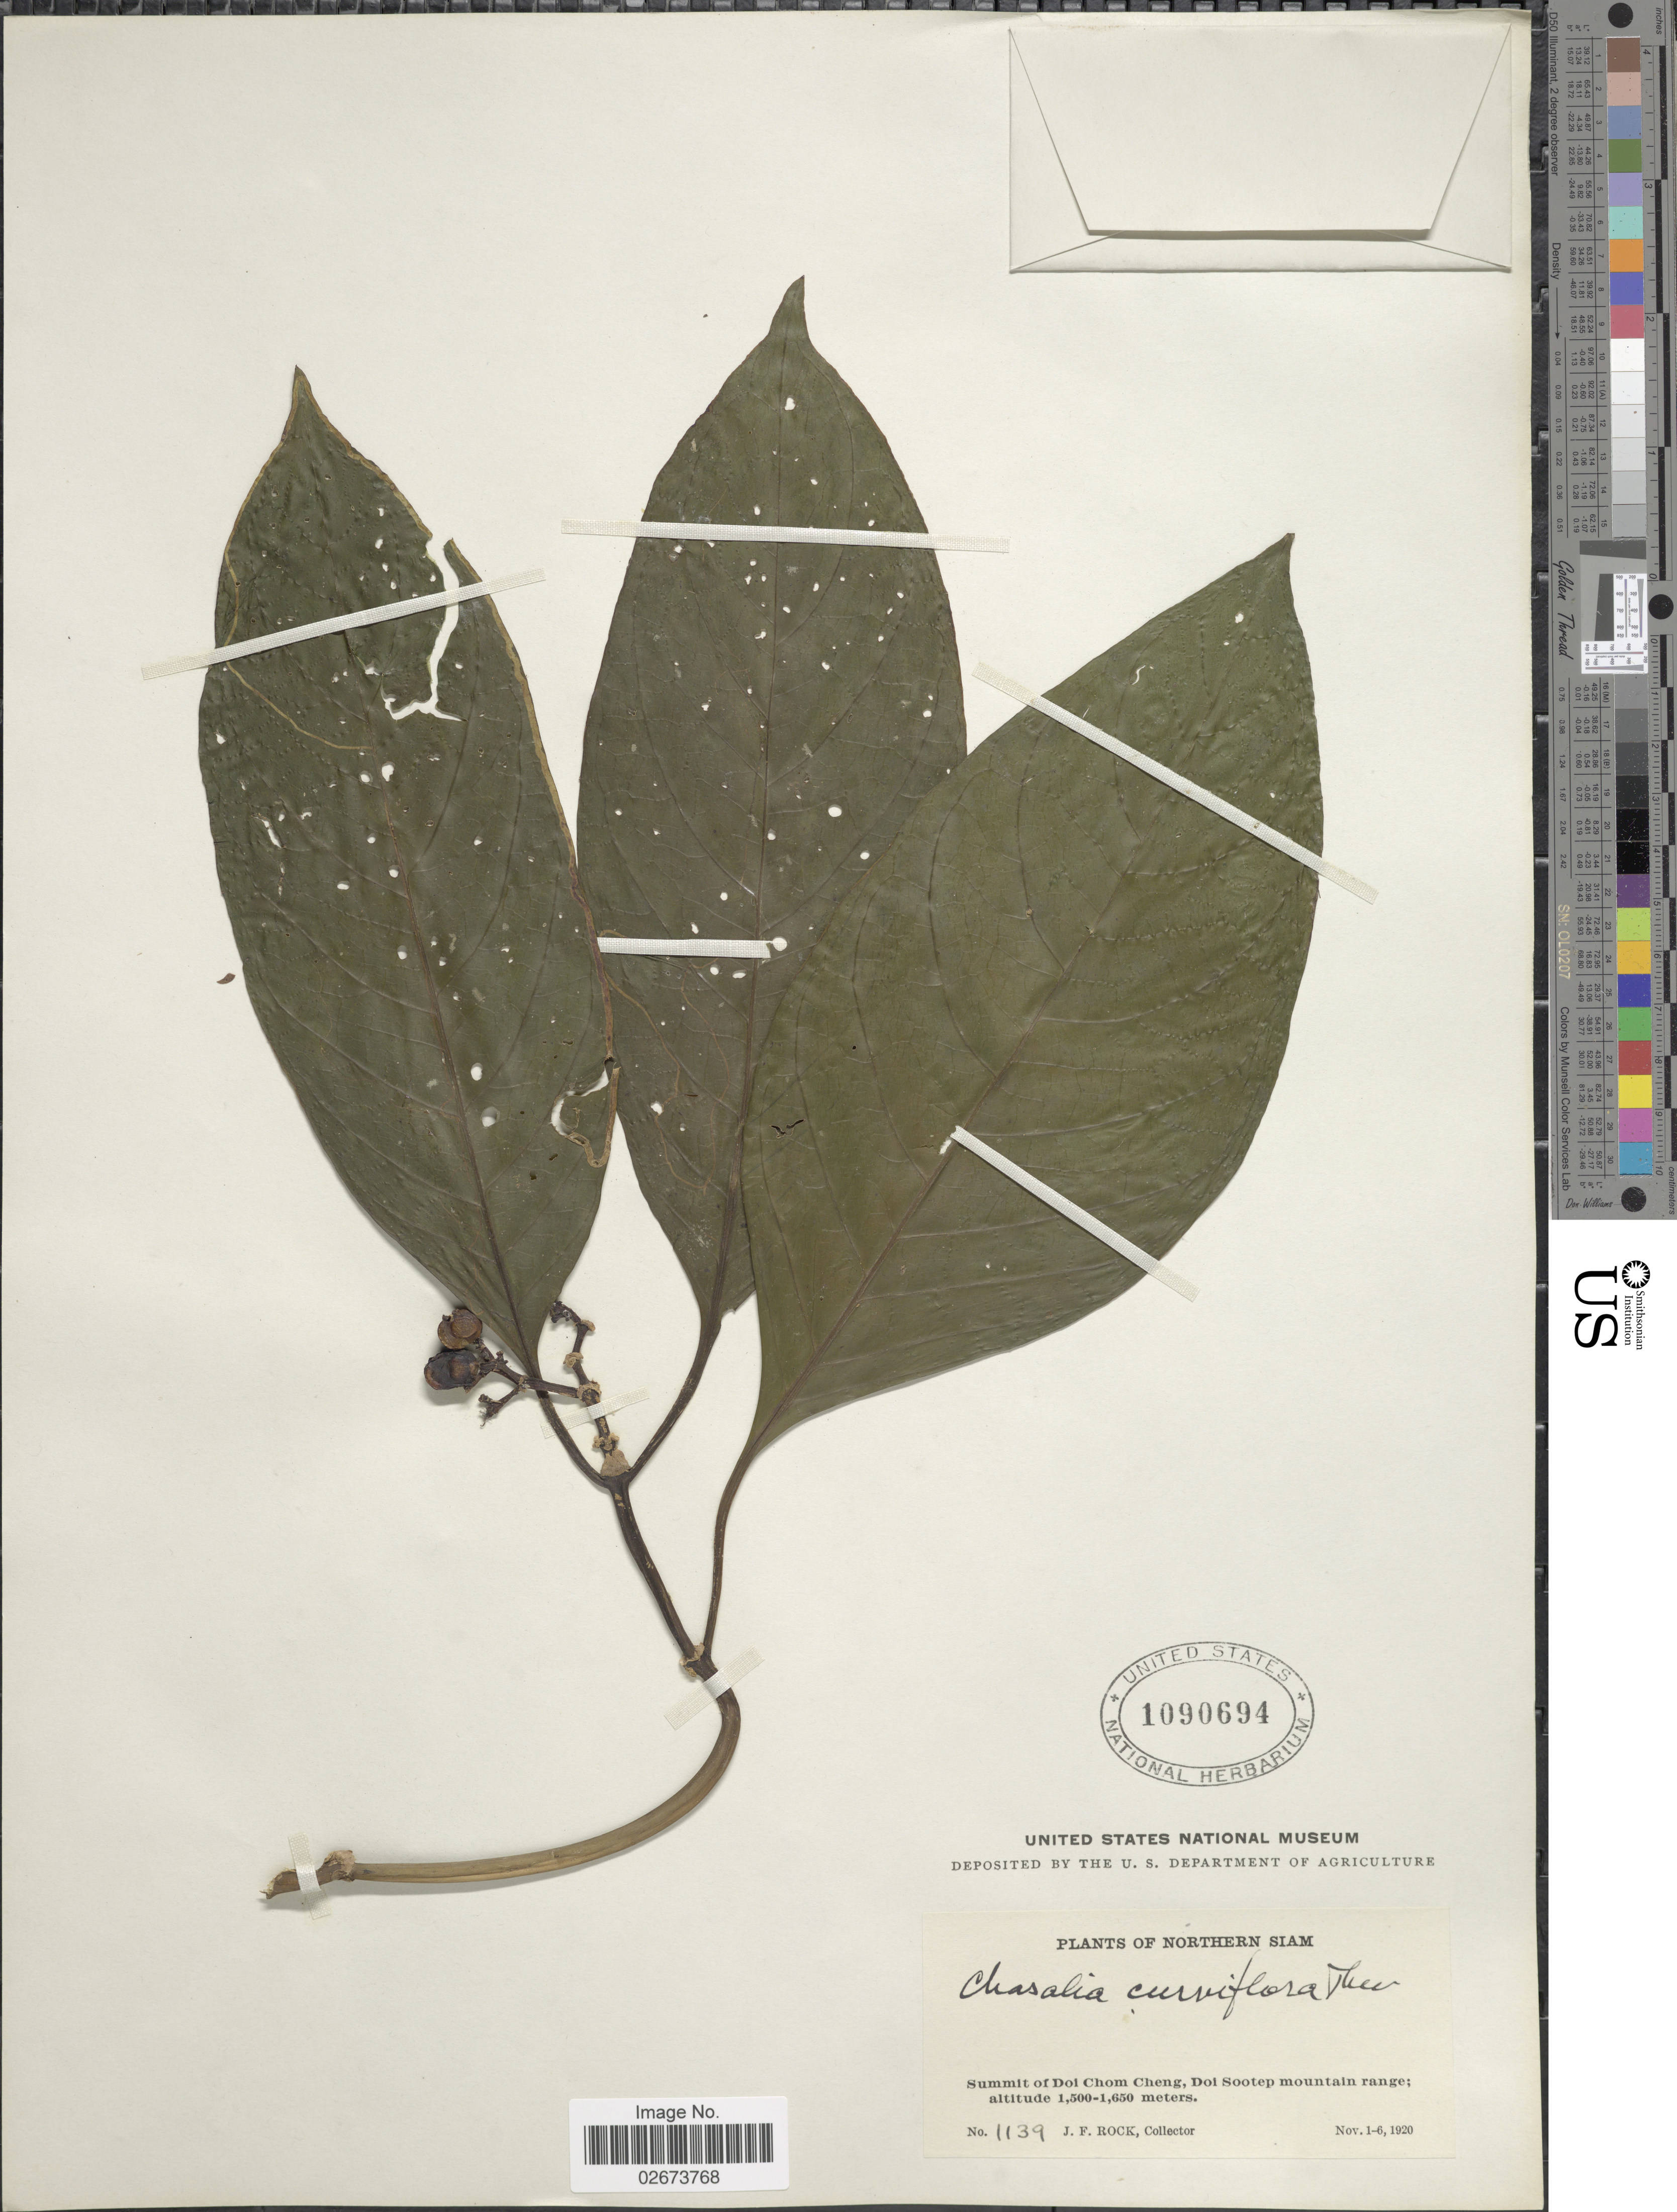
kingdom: Plantae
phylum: Tracheophyta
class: Magnoliopsida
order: Gentianales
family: Rubiaceae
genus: Chassalia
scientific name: Chassalia curviflora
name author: (Wall.) Thwaites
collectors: J. Rock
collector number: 1139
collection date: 1920-11-01/1920-11-06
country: Thailand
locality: Northern Siam, Summit of Doi Chom Cheng, Doi Sootep mountain range.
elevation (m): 1500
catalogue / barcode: US 1090694